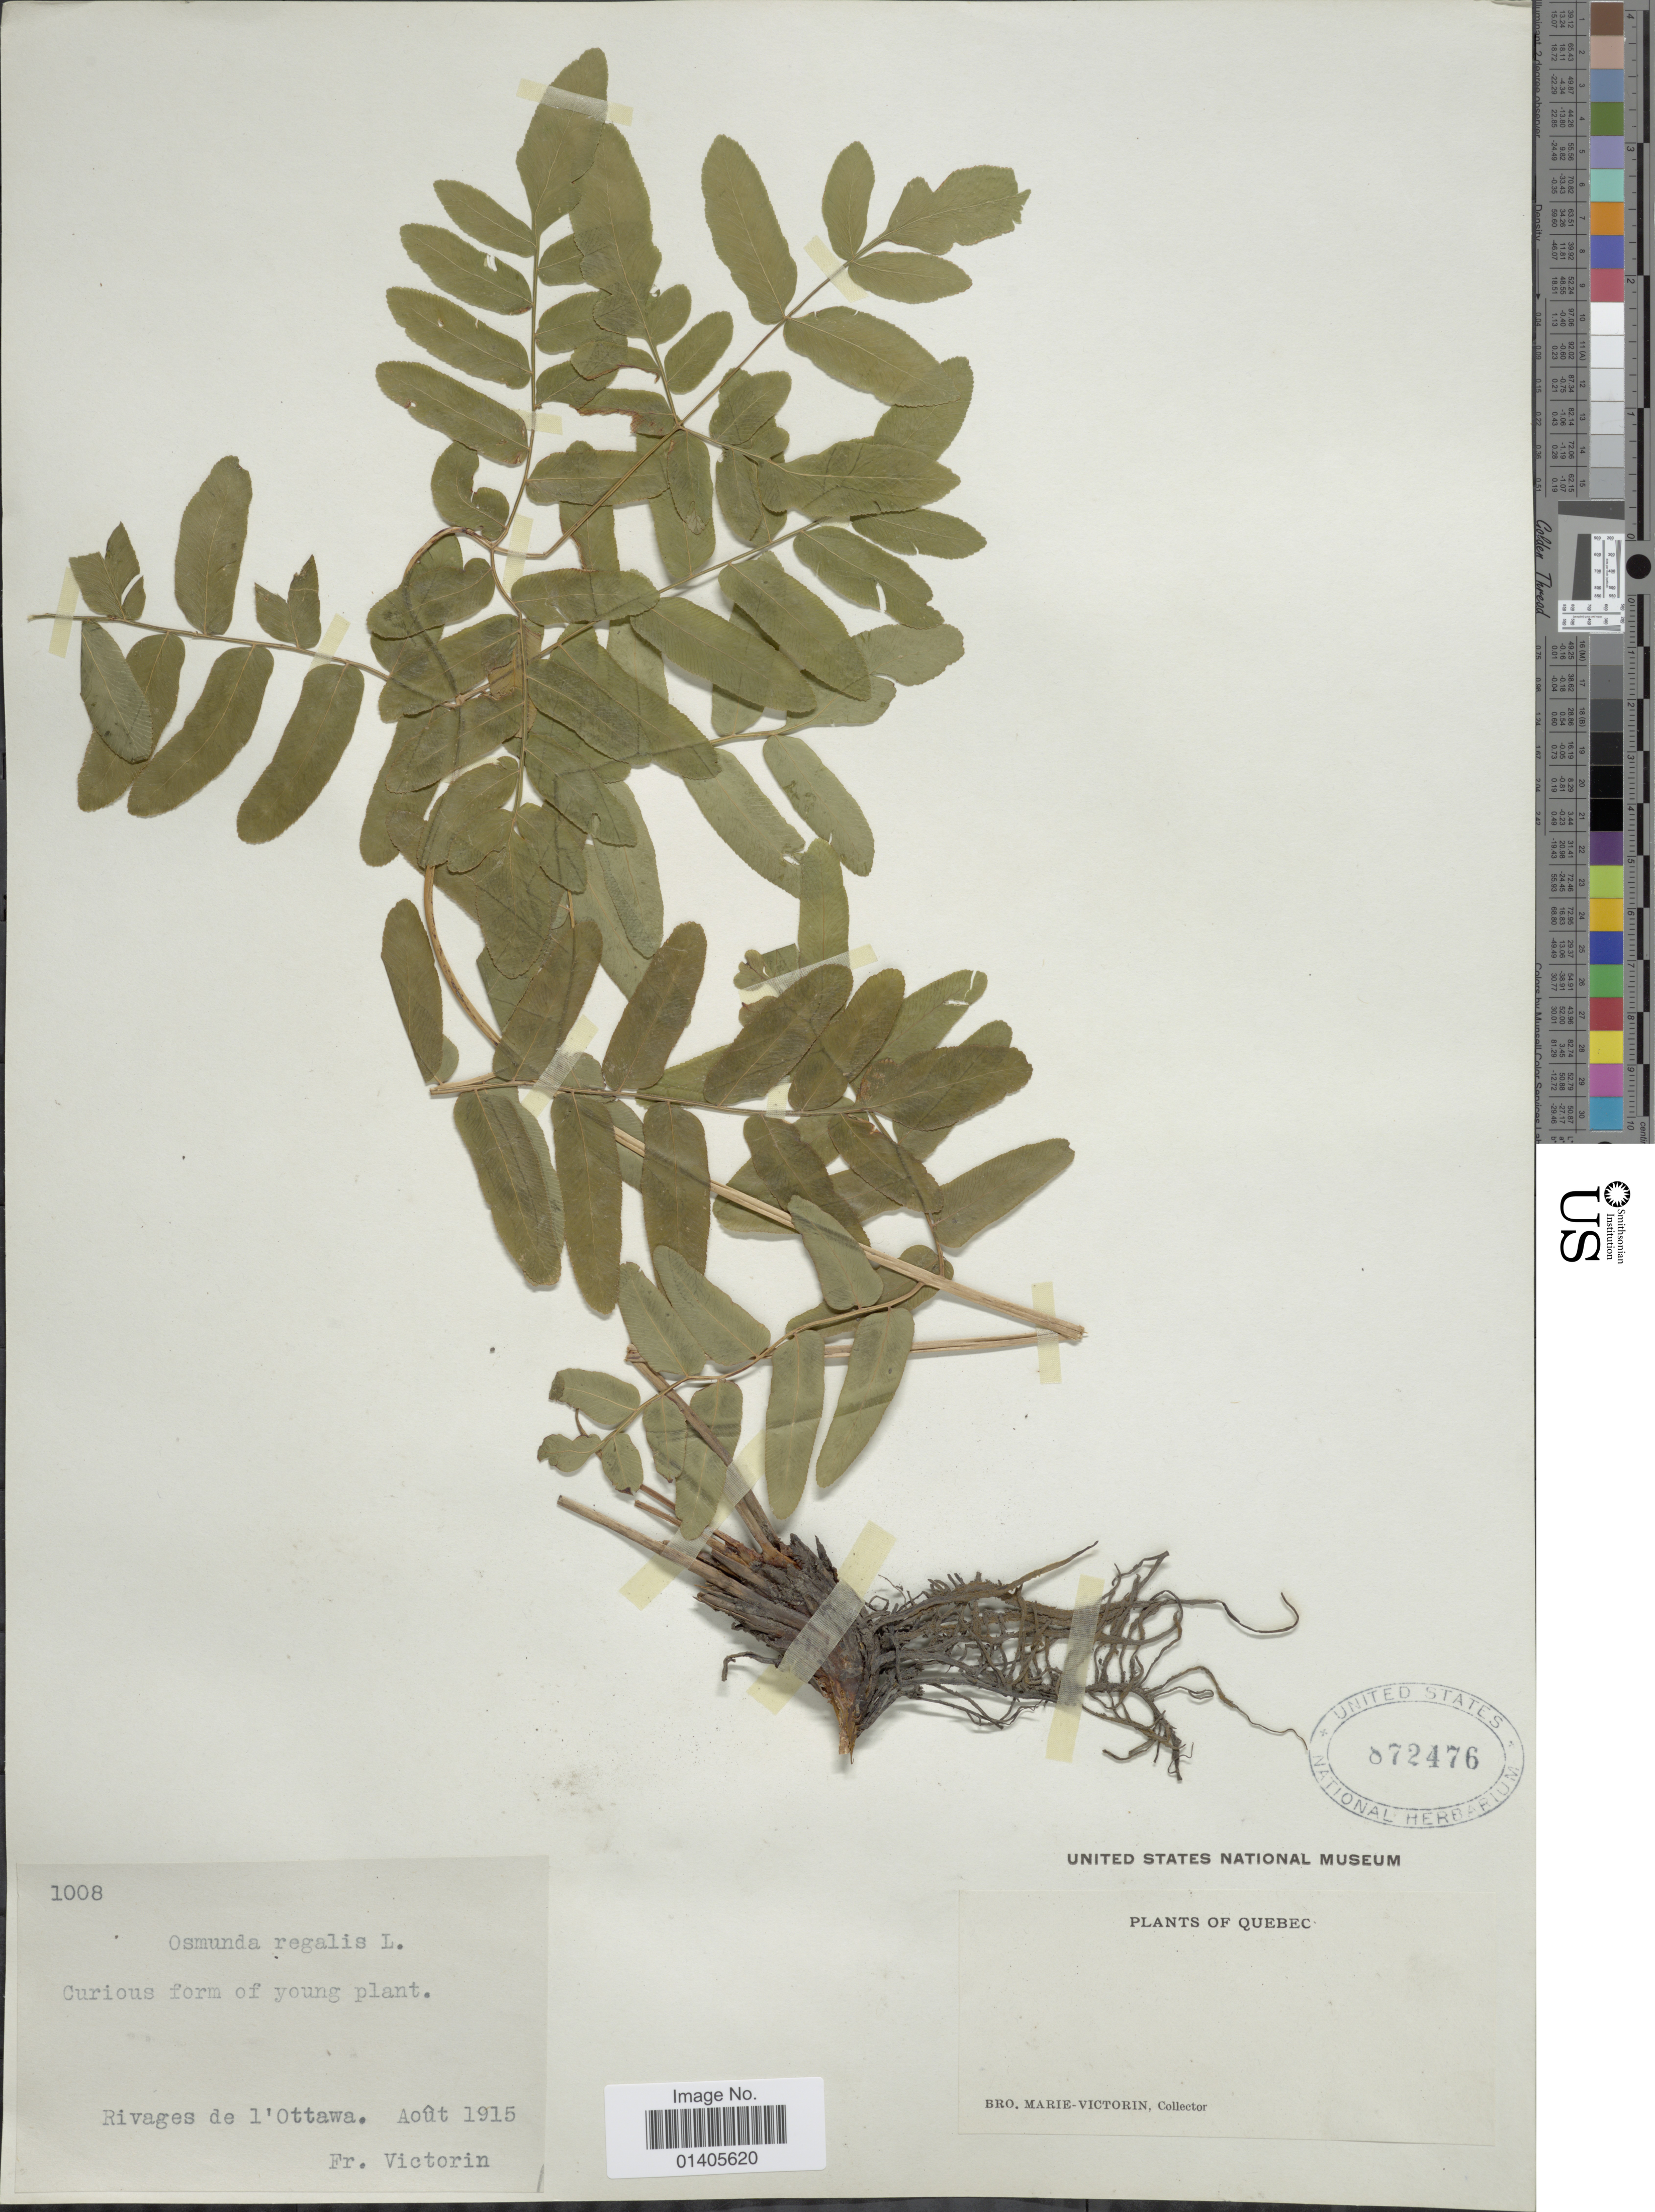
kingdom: Plantae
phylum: Tracheophyta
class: Polypodiopsida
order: Osmundales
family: Osmundaceae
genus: Osmunda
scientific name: Osmunda regalis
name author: L.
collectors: Fr. Marie-Victorin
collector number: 1008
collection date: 1915-08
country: Canada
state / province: Quebec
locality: Rivages de l'Otatawa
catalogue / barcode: US 872476